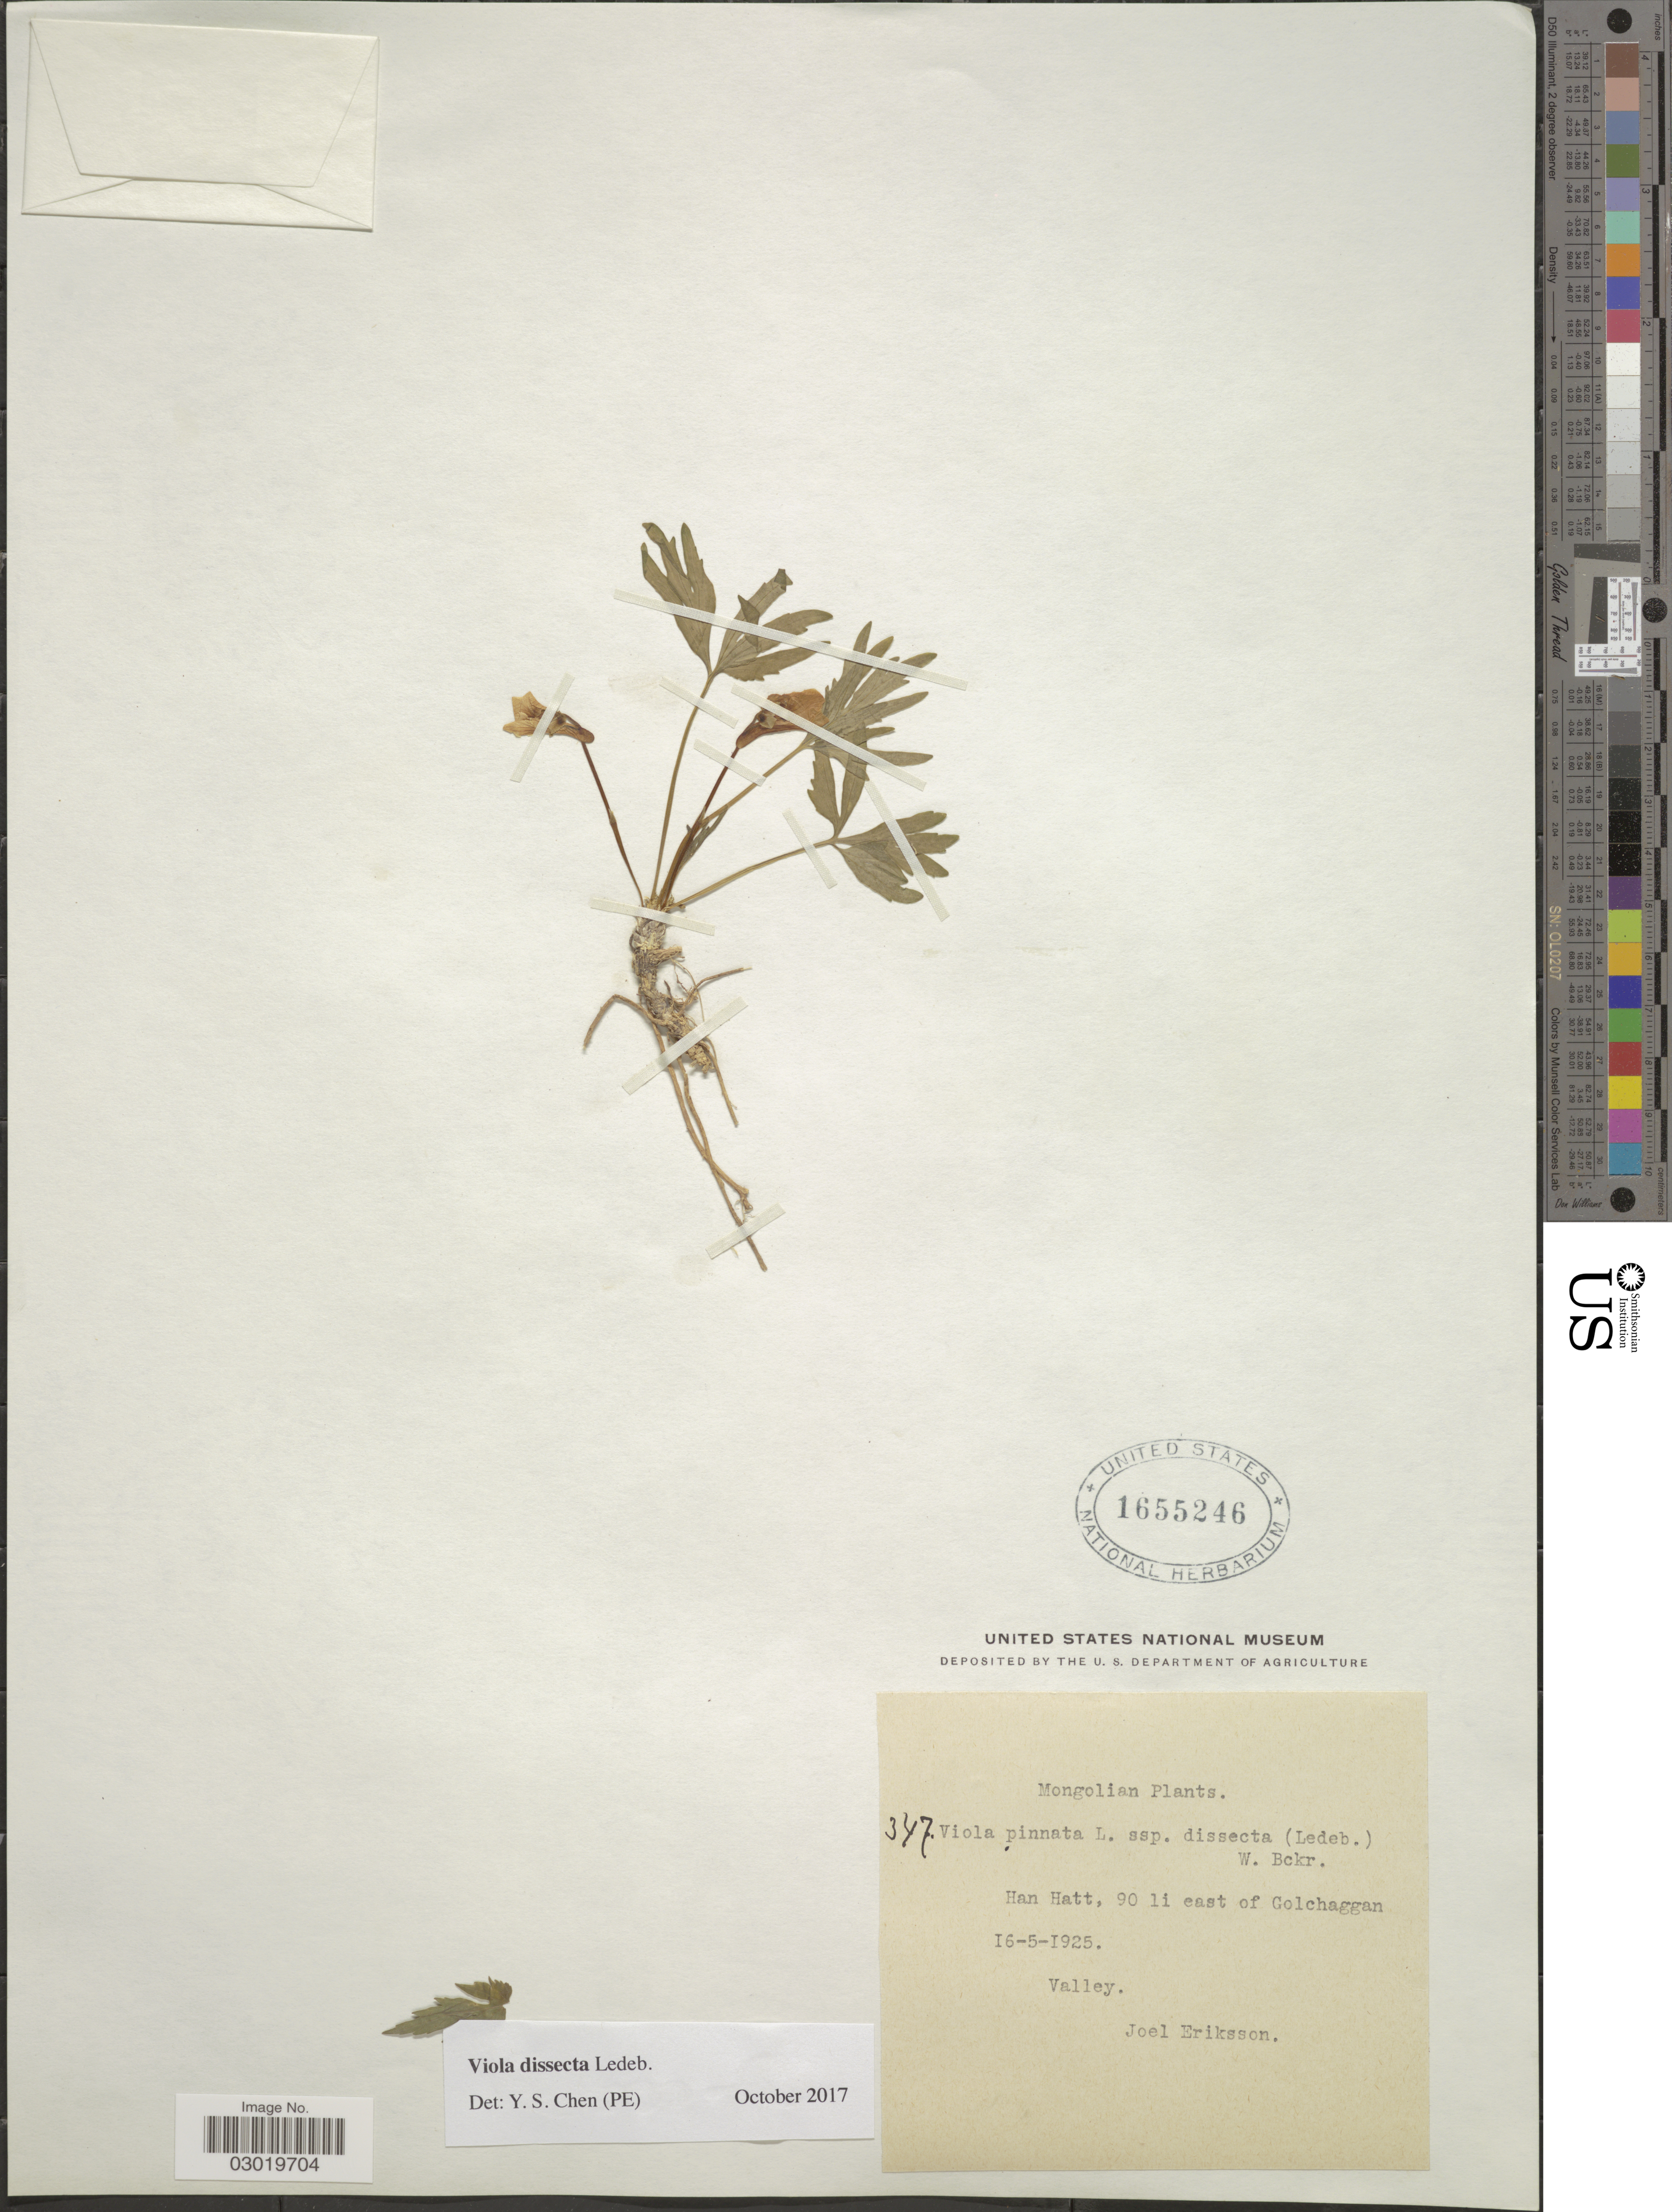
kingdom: Plantae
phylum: Tracheophyta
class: Magnoliopsida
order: Malpighiales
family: Violaceae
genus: Viola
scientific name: Viola dissecta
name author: Ledeb.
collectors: J. Eriksson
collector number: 347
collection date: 1925-05-16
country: Mongolia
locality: Han Hatt, 90 li east of Golchaggan. Valley.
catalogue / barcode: US 1655246